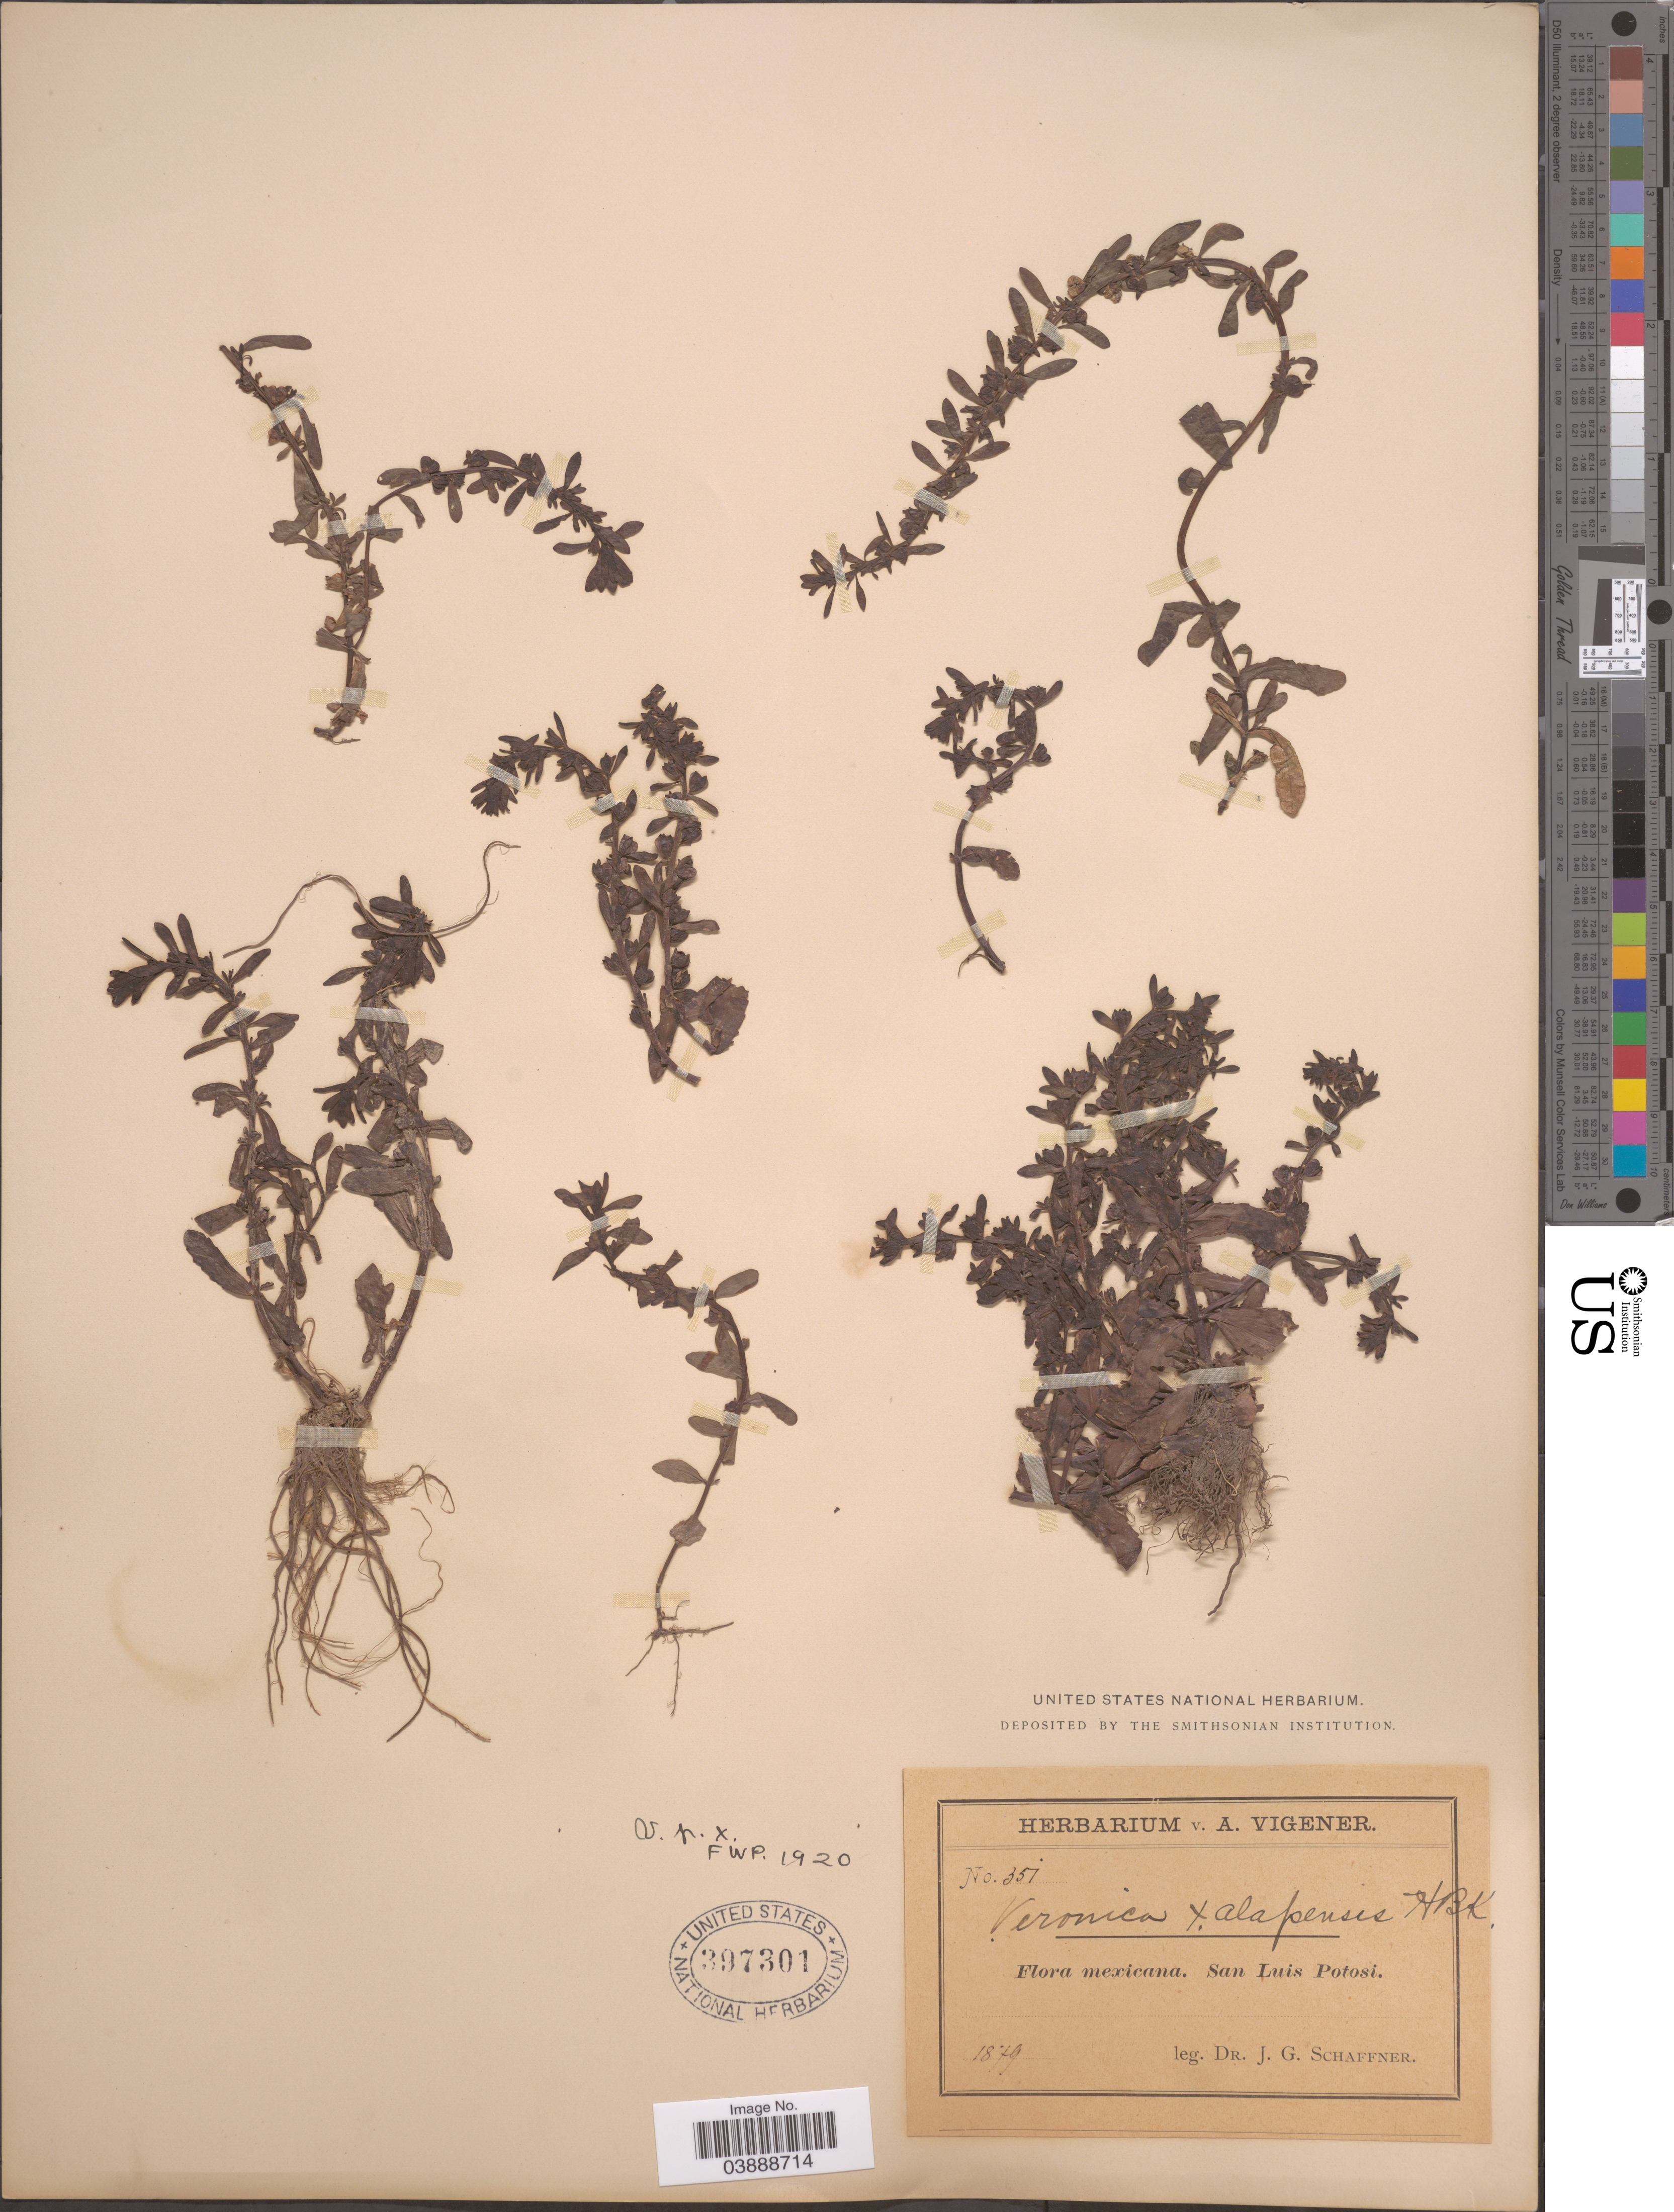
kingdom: Plantae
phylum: Tracheophyta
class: Magnoliopsida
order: Lamiales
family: Plantaginaceae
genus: Veronica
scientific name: Veronica peregrina subsp. xalapensis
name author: (Kunth) Pennell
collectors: J. G. Schaffner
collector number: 351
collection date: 1879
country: Mexico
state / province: San Luis Potosí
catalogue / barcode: US 397301